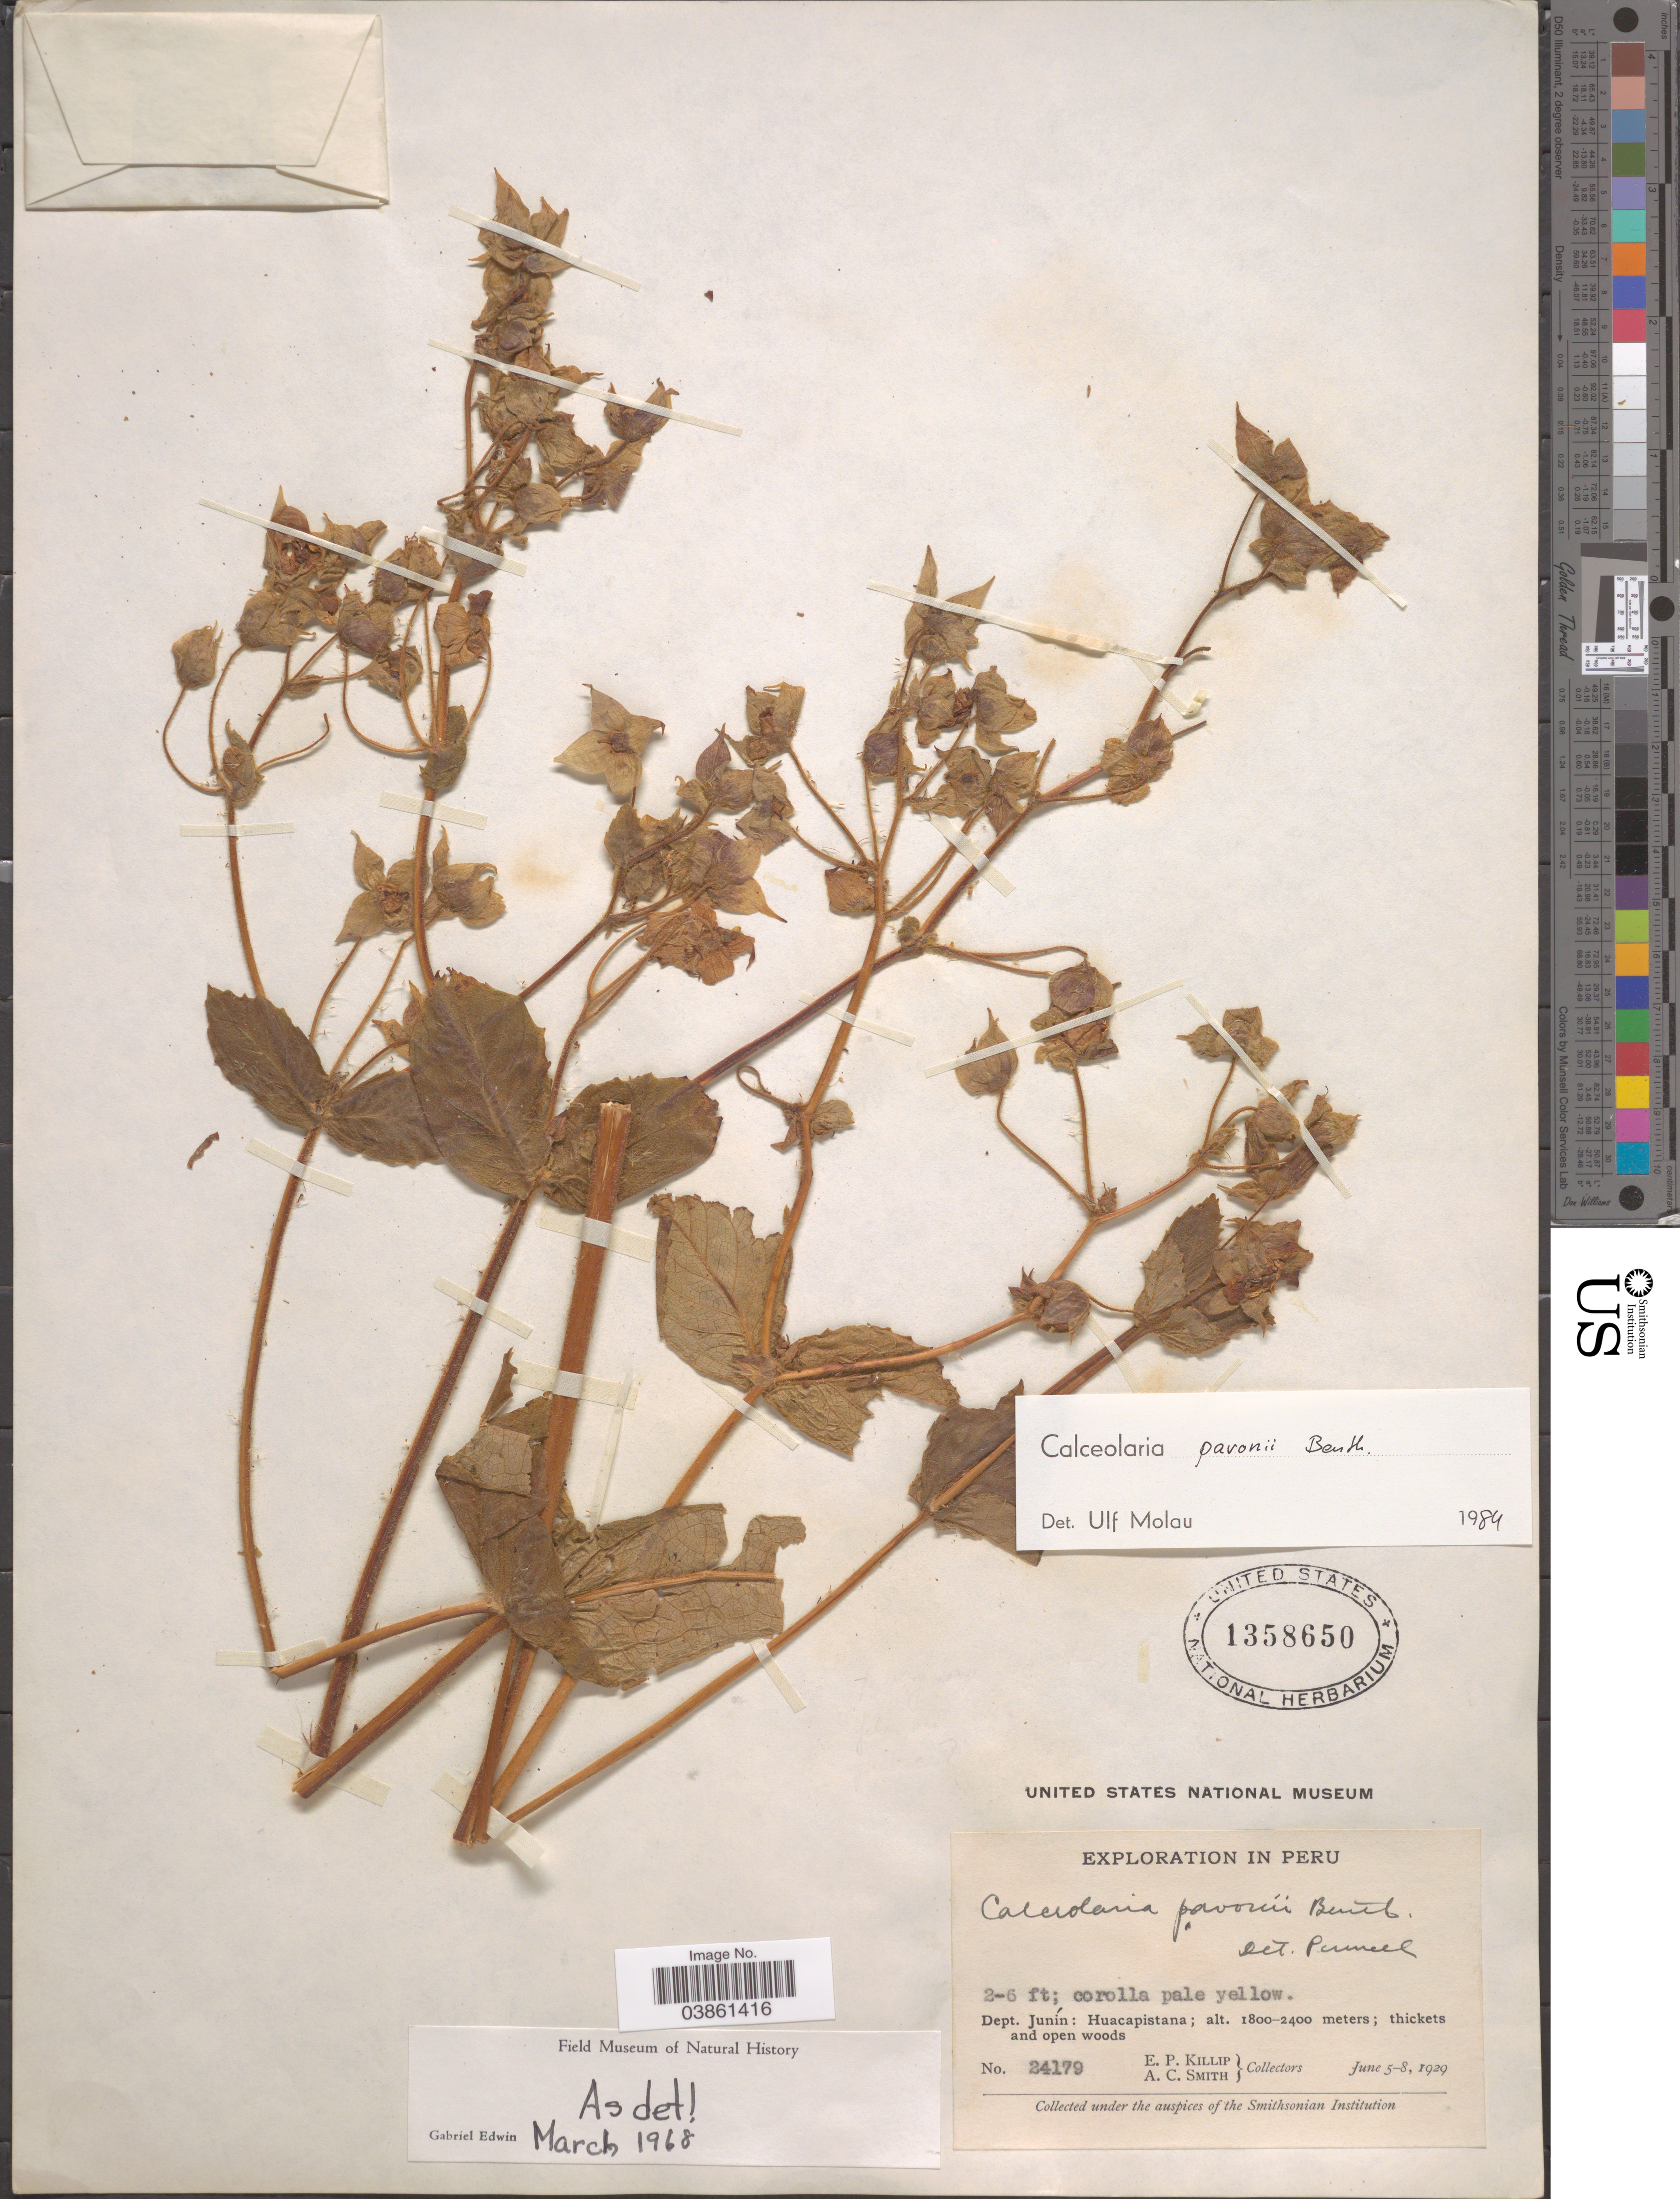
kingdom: Plantae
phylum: Tracheophyta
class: Magnoliopsida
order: Lamiales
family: Calceolariaceae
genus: Calceolaria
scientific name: Calceolaria pavonii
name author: Benth. in DC.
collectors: E. P. Killip & A. C. Smith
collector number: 24179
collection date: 1929-06-05/1929-06-08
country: Peru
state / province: Junín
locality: Dept. Junín: Huacapistana.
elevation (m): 1800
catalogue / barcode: US 1358650